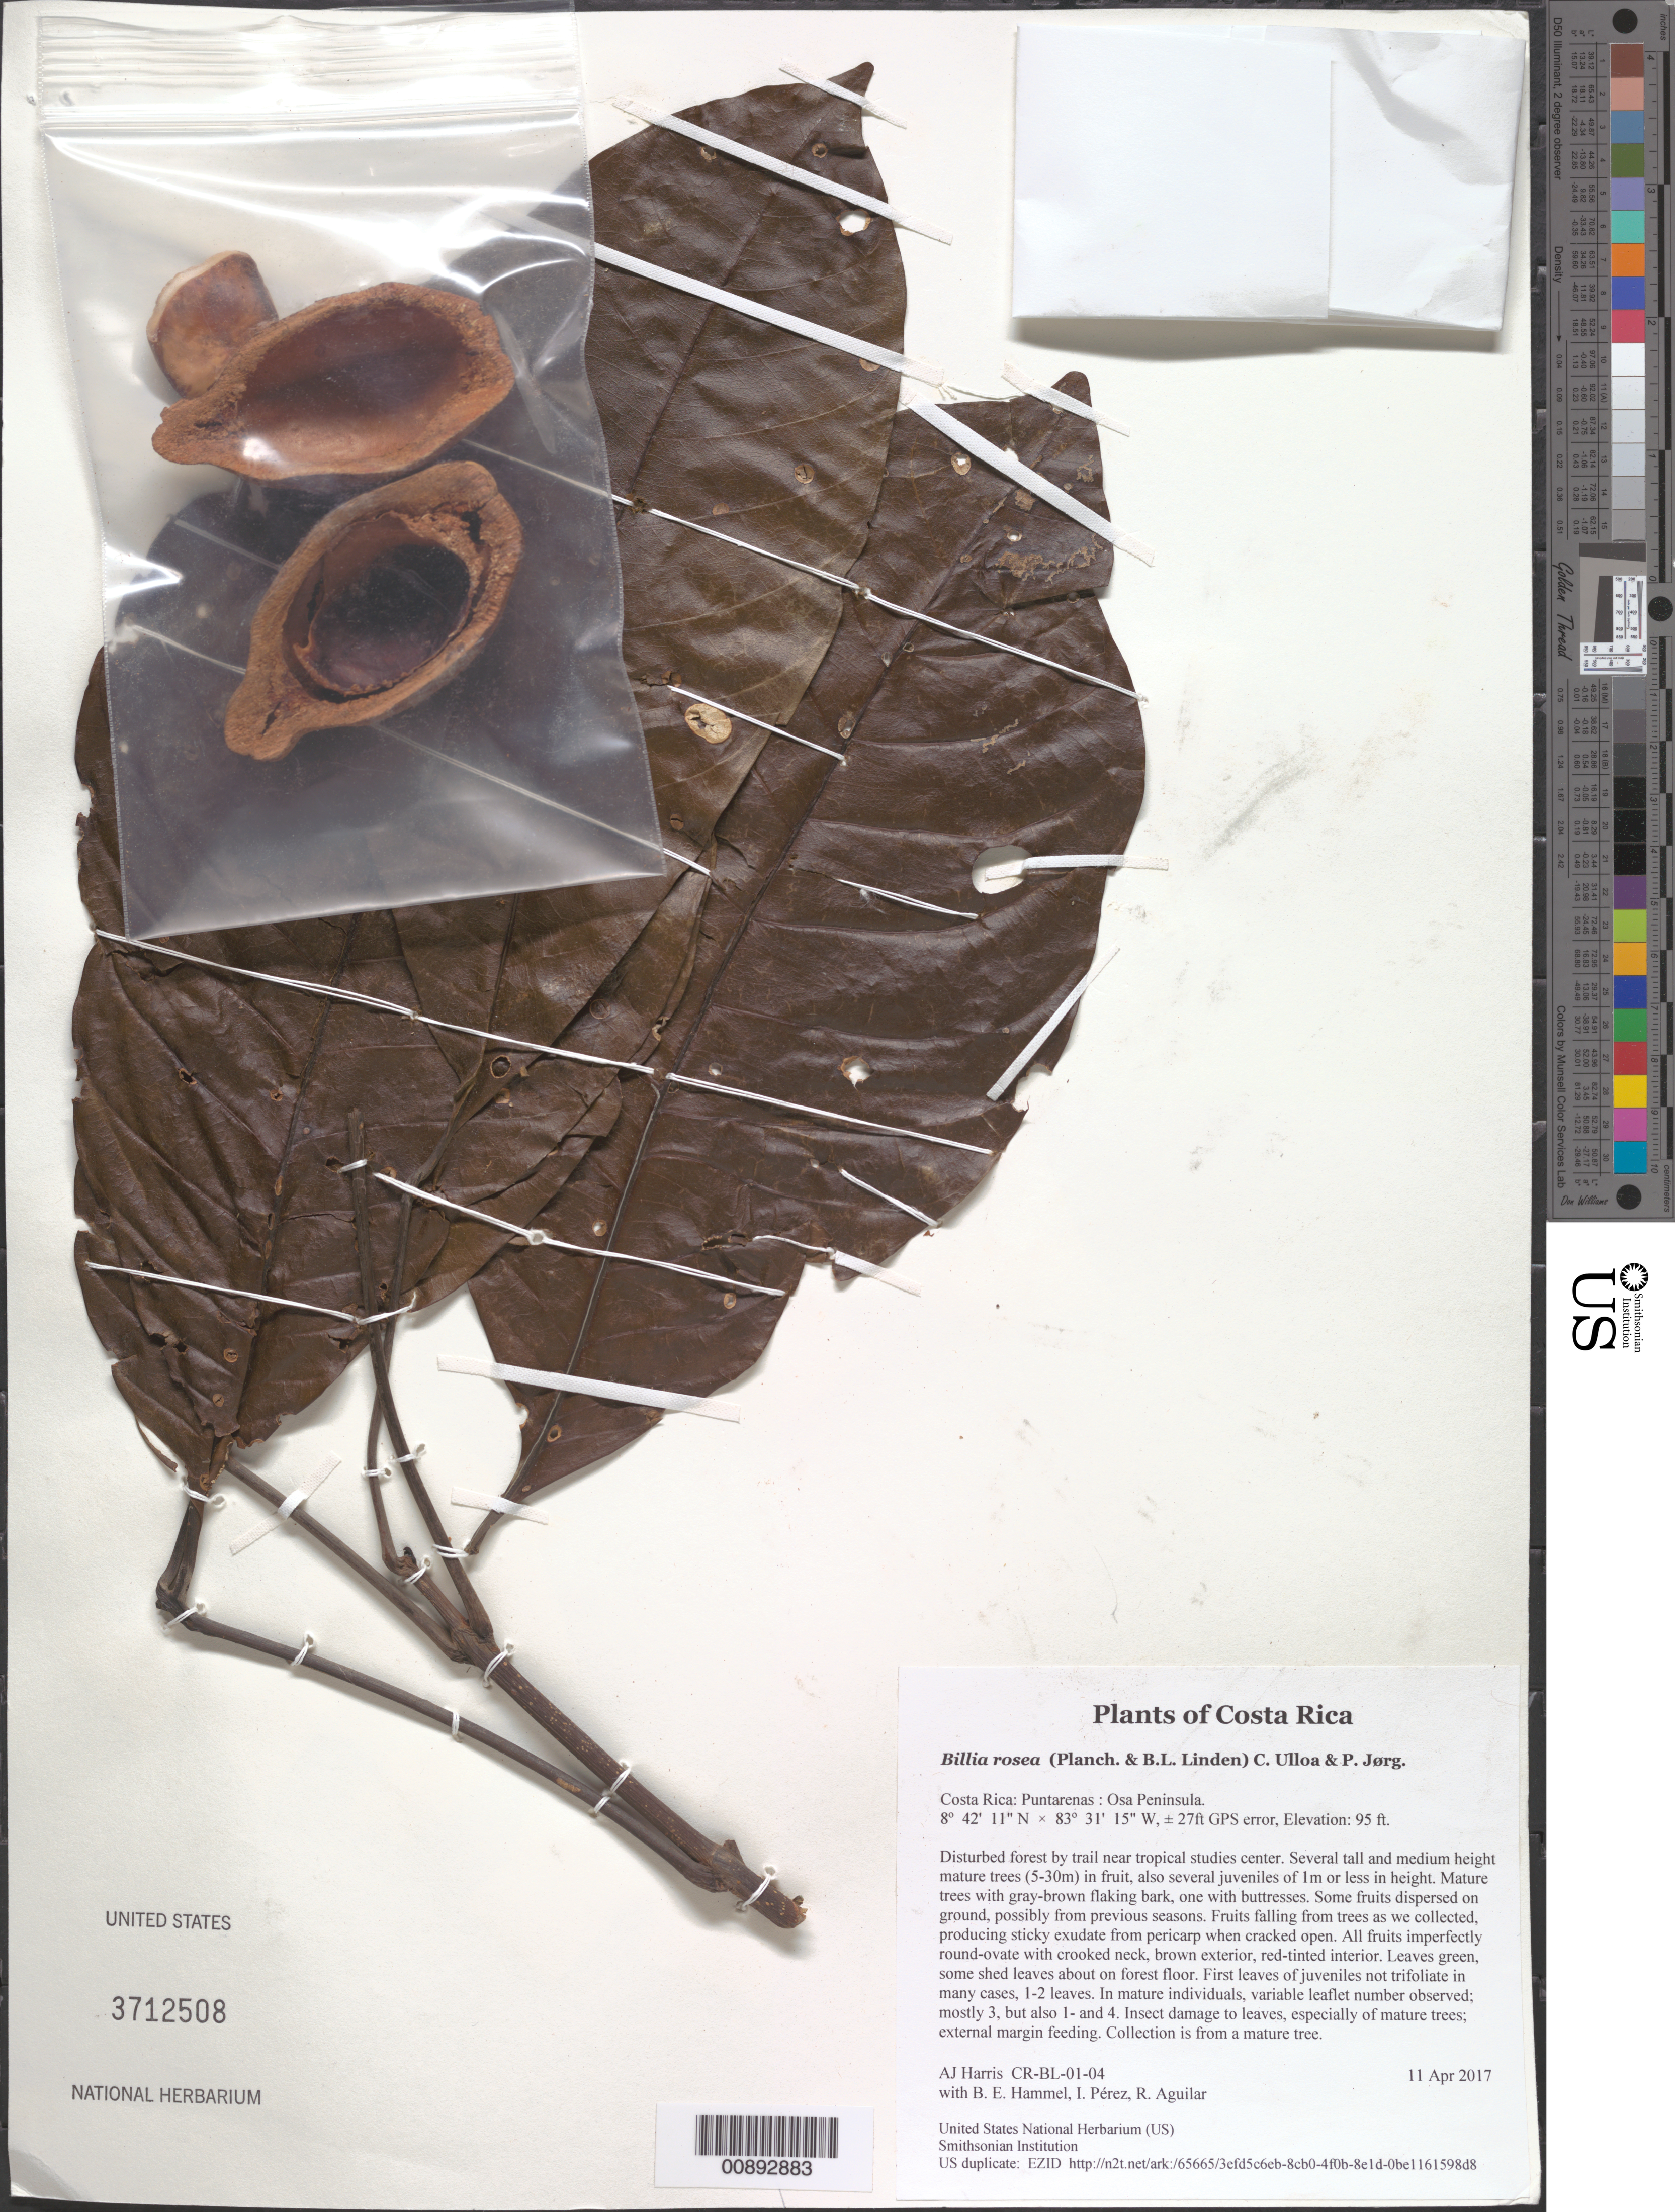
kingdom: Plantae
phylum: Tracheophyta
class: Magnoliopsida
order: Sapindales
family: Sapindaceae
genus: Billia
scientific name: Billia rosea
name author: (Planch. & Linden) C. Ulloa & P.M. Jørg.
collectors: A. J. Harris, B. Hammel, I. Pérez & R. Aguilar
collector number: CR-BL-01-04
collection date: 2017-04-11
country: Costa Rica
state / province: Puntarenas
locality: Osa Peninsula.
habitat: Disturbed forest by trail near tropical studies center.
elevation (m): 29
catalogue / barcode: US 3712508